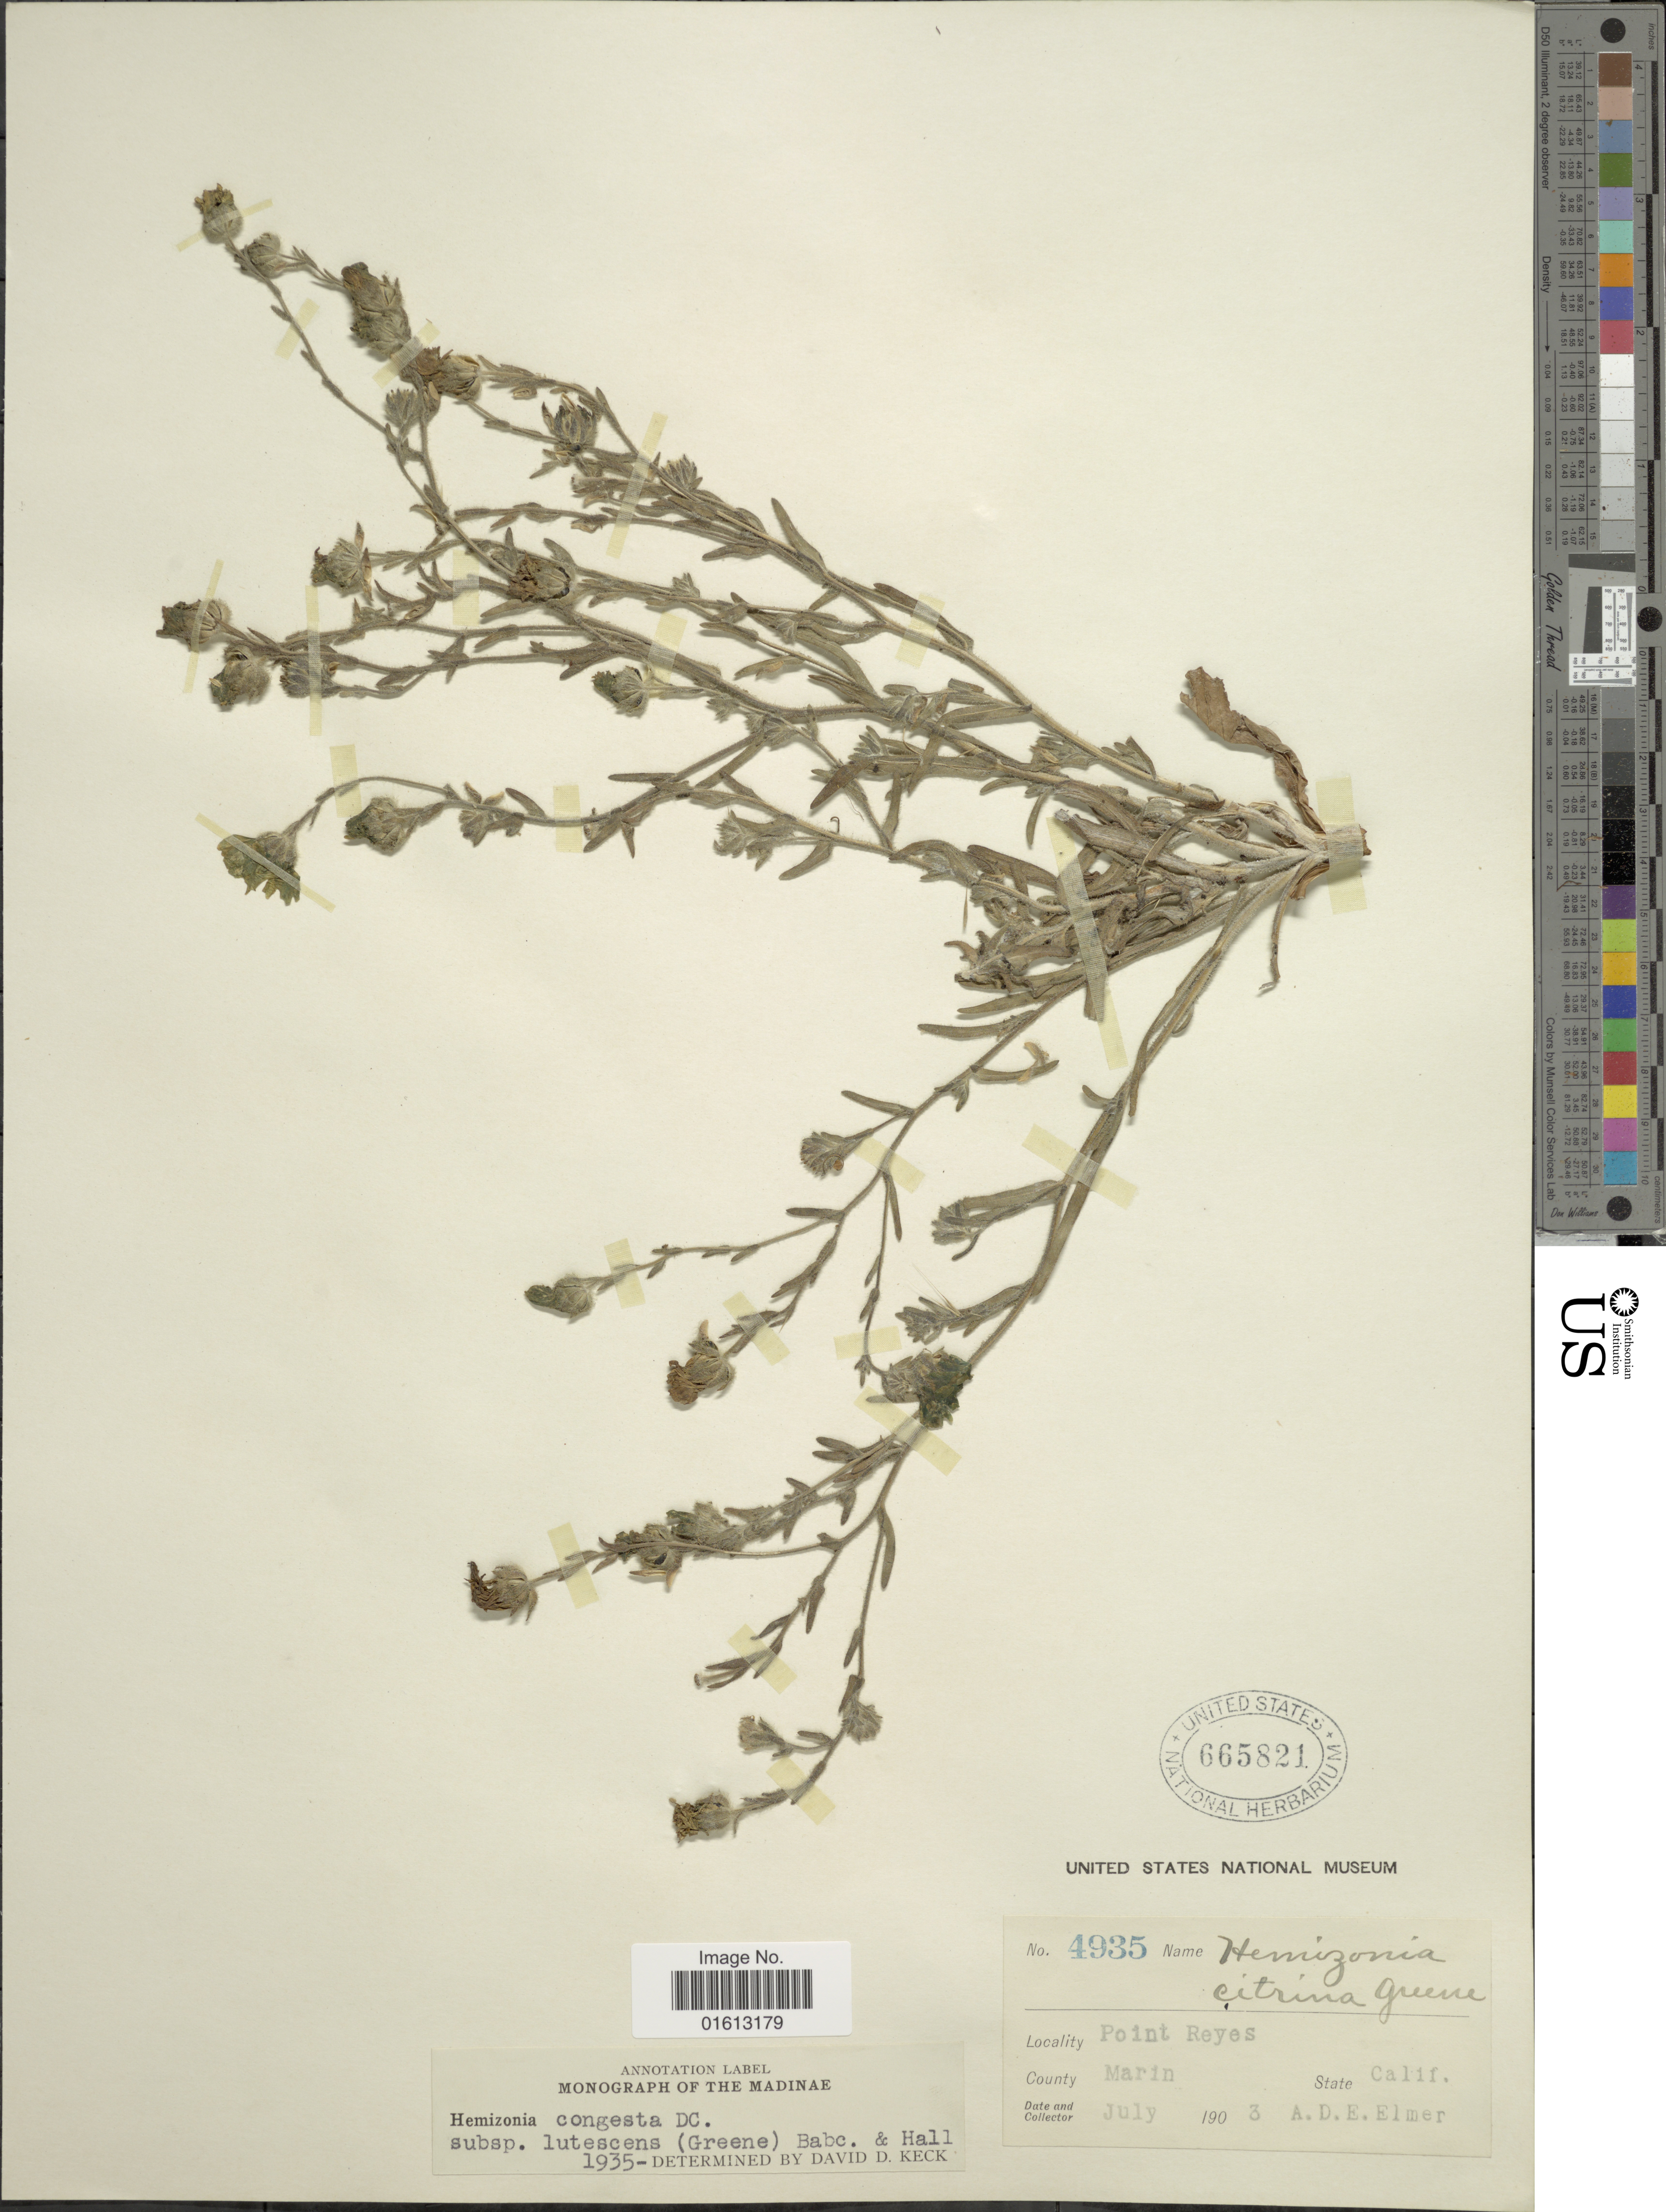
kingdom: Plantae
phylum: Tracheophyta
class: Magnoliopsida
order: Asterales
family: Asteraceae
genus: Hemizonia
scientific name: Hemizonia congesta subsp. lutescens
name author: (Greene) Babc. & H.M. Hall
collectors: A. D. E. Elmer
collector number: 4935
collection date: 1903-07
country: United States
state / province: California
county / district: Marin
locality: Point Reyes, County Marin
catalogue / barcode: US 665821